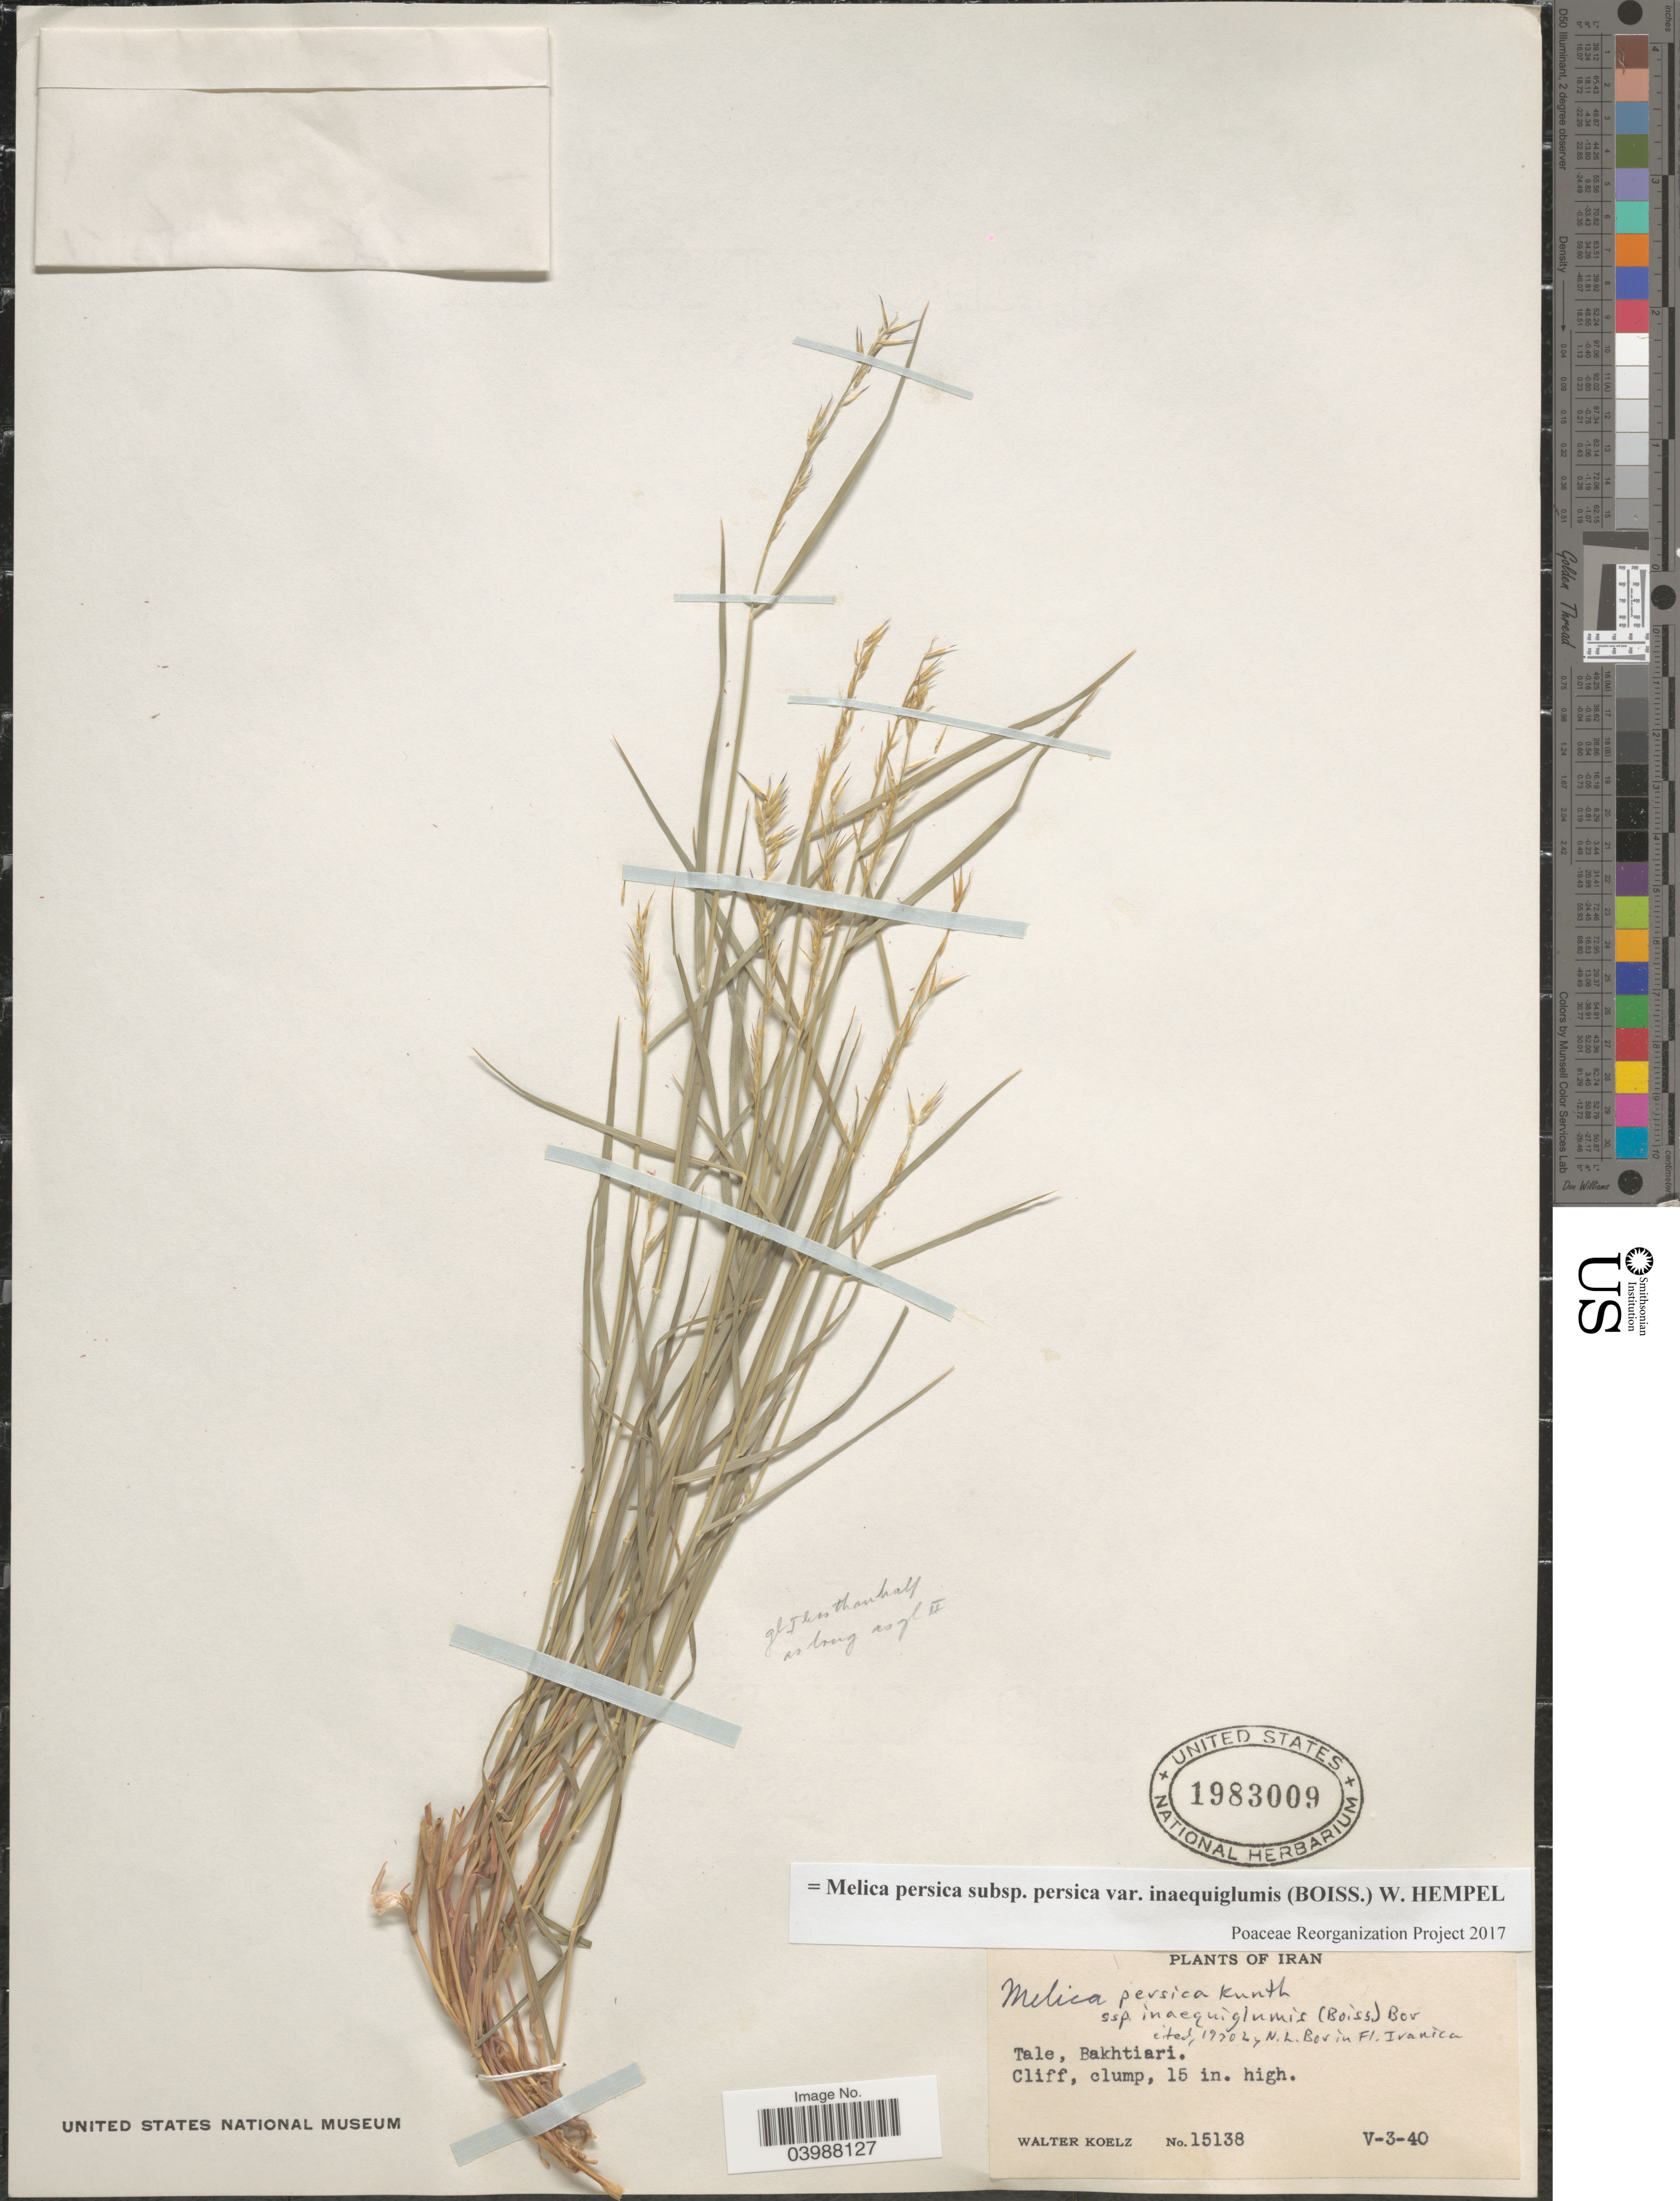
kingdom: Plantae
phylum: Tracheophyta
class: Liliopsida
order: Poales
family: Poaceae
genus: Melica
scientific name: Melica persica subsp. persica var. inaequiglumis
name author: (Boiss) W. Hempel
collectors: W. N. Koelz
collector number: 15138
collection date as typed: Transcribed d/m/y: 3/5/40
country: Iran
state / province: Chahar Mahaal and Bakhtiari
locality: Tale, Bakhtiari.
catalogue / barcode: US 1983009